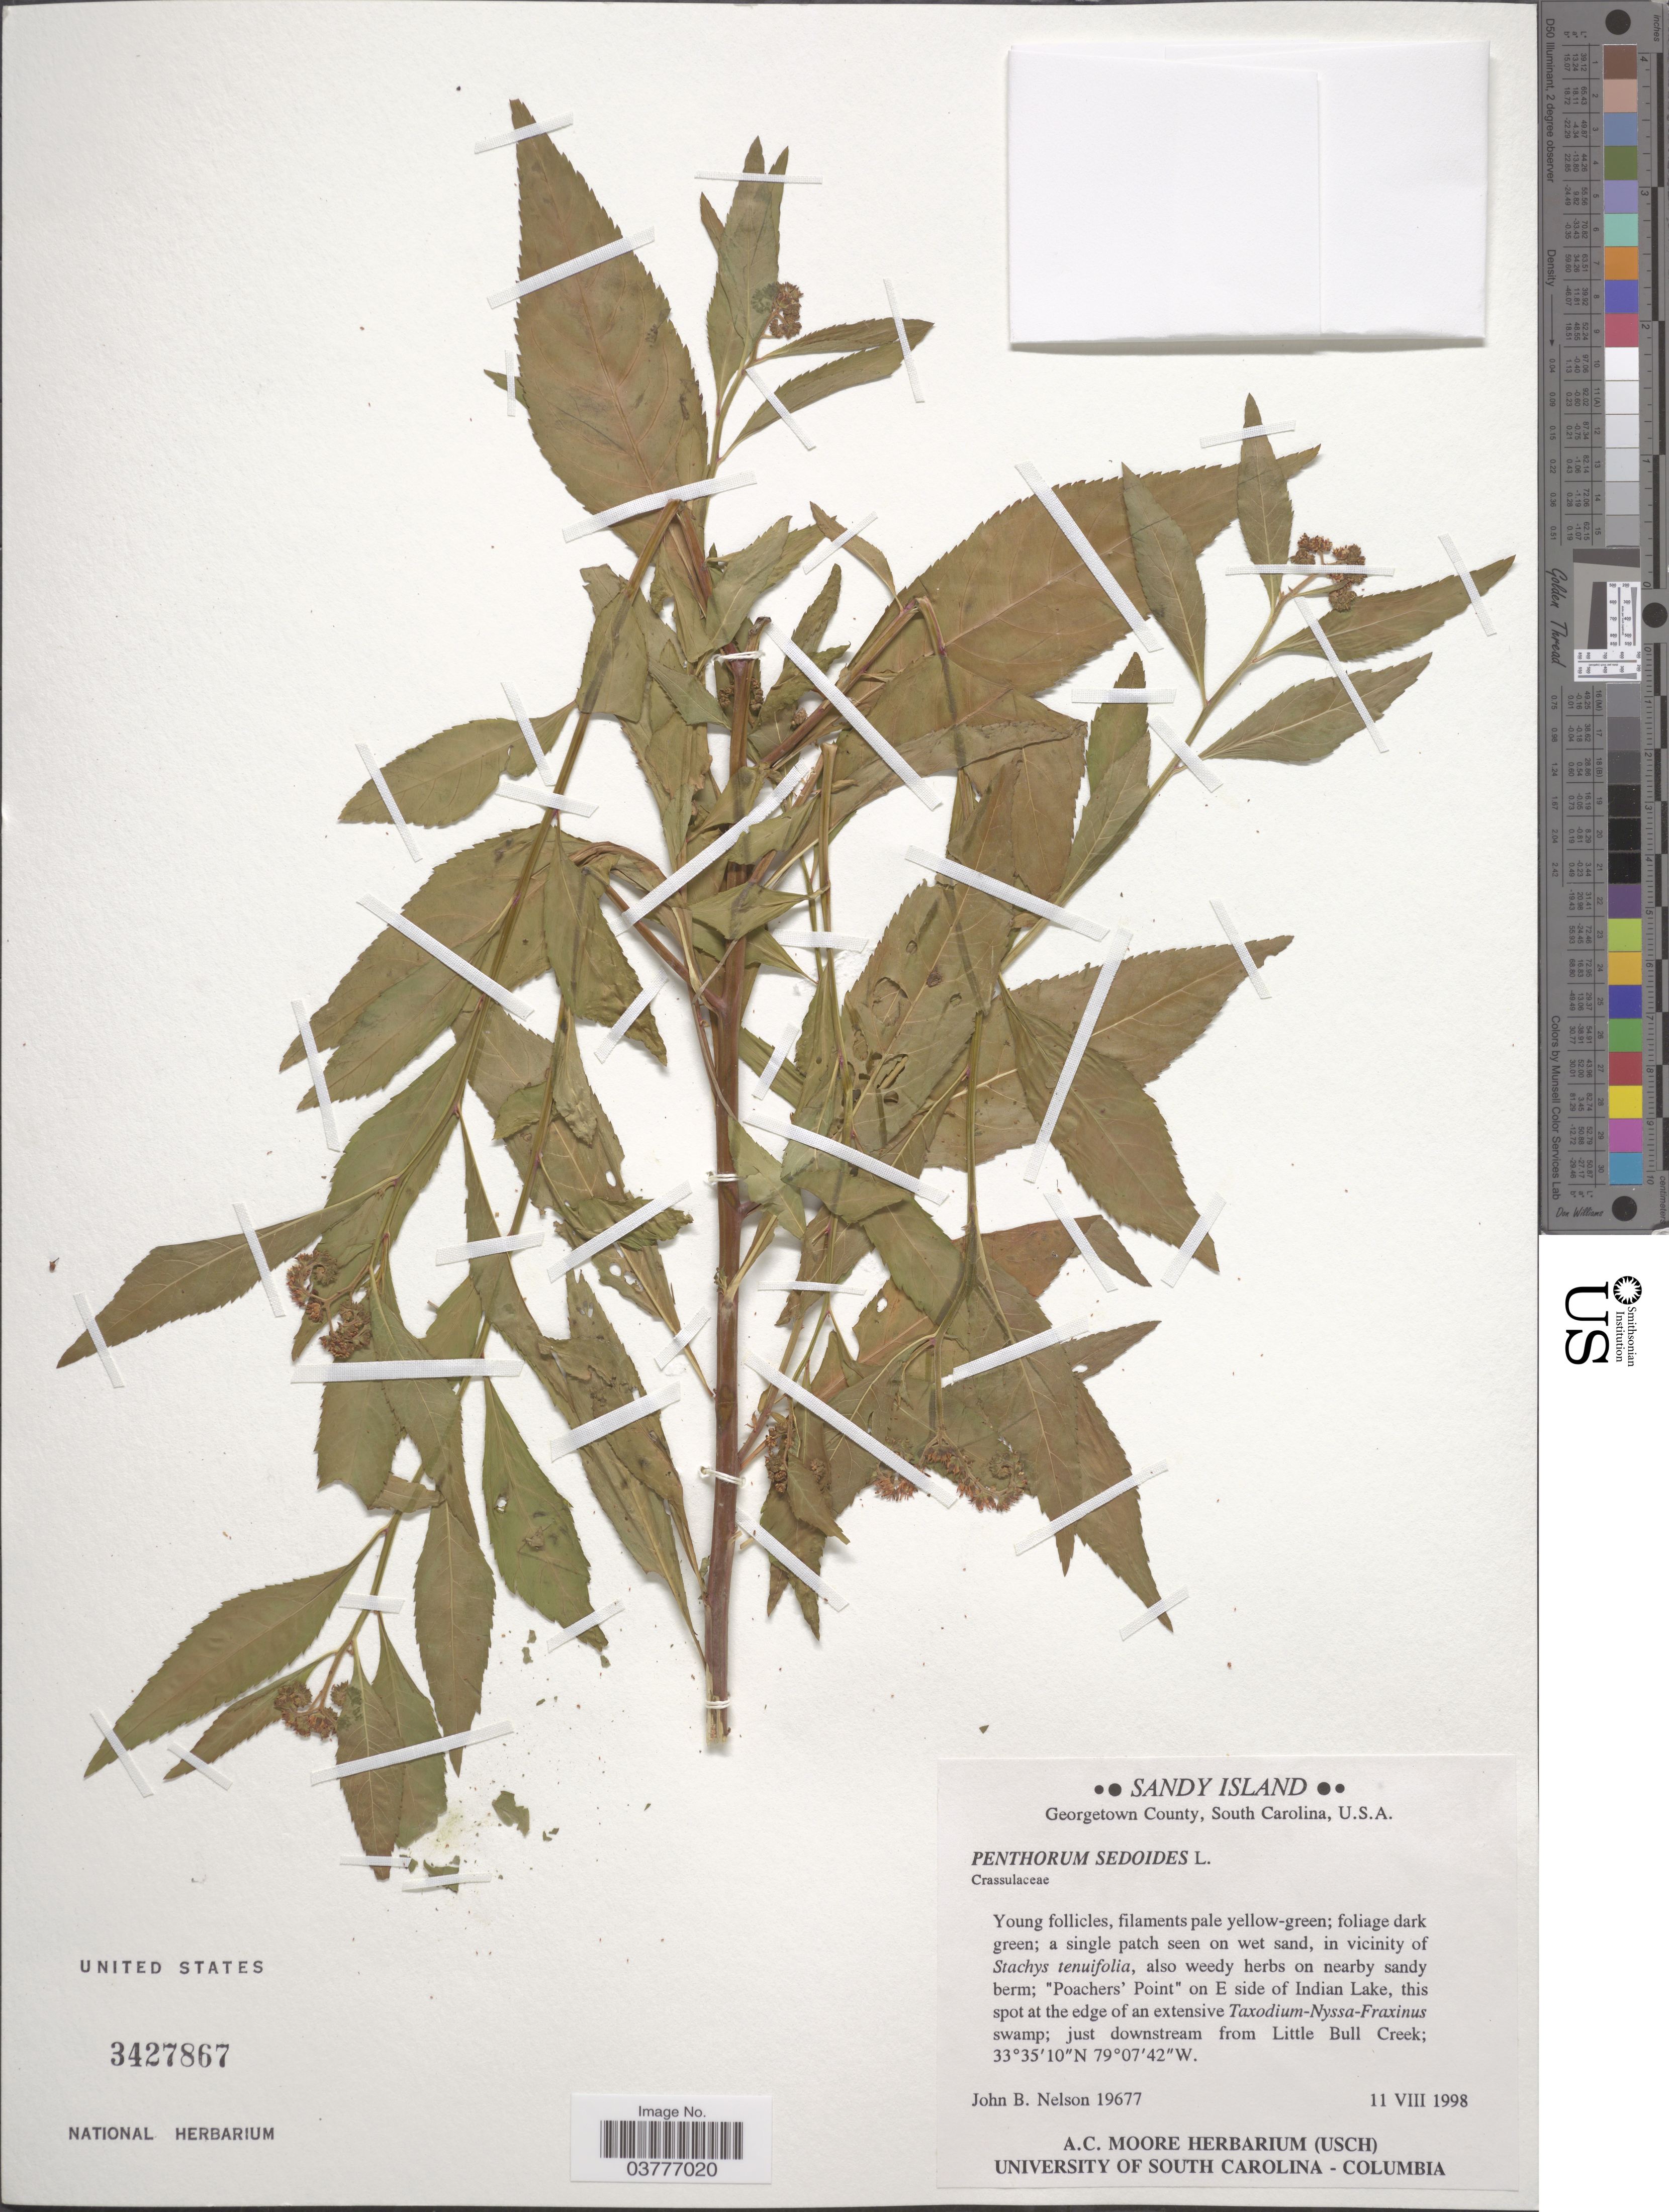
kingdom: Plantae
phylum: Tracheophyta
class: Magnoliopsida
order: Saxifragales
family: Penthoraceae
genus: Penthorum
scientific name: Penthorum sedoides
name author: L.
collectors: J. B. Nelson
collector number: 19677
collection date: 1998-08-11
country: United States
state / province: South Carolina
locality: Sandy Island. Geargetown County. "Poachers' Point" on E side of Indian Lake; just downstream from Little Bull Creek.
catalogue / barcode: US 3427867